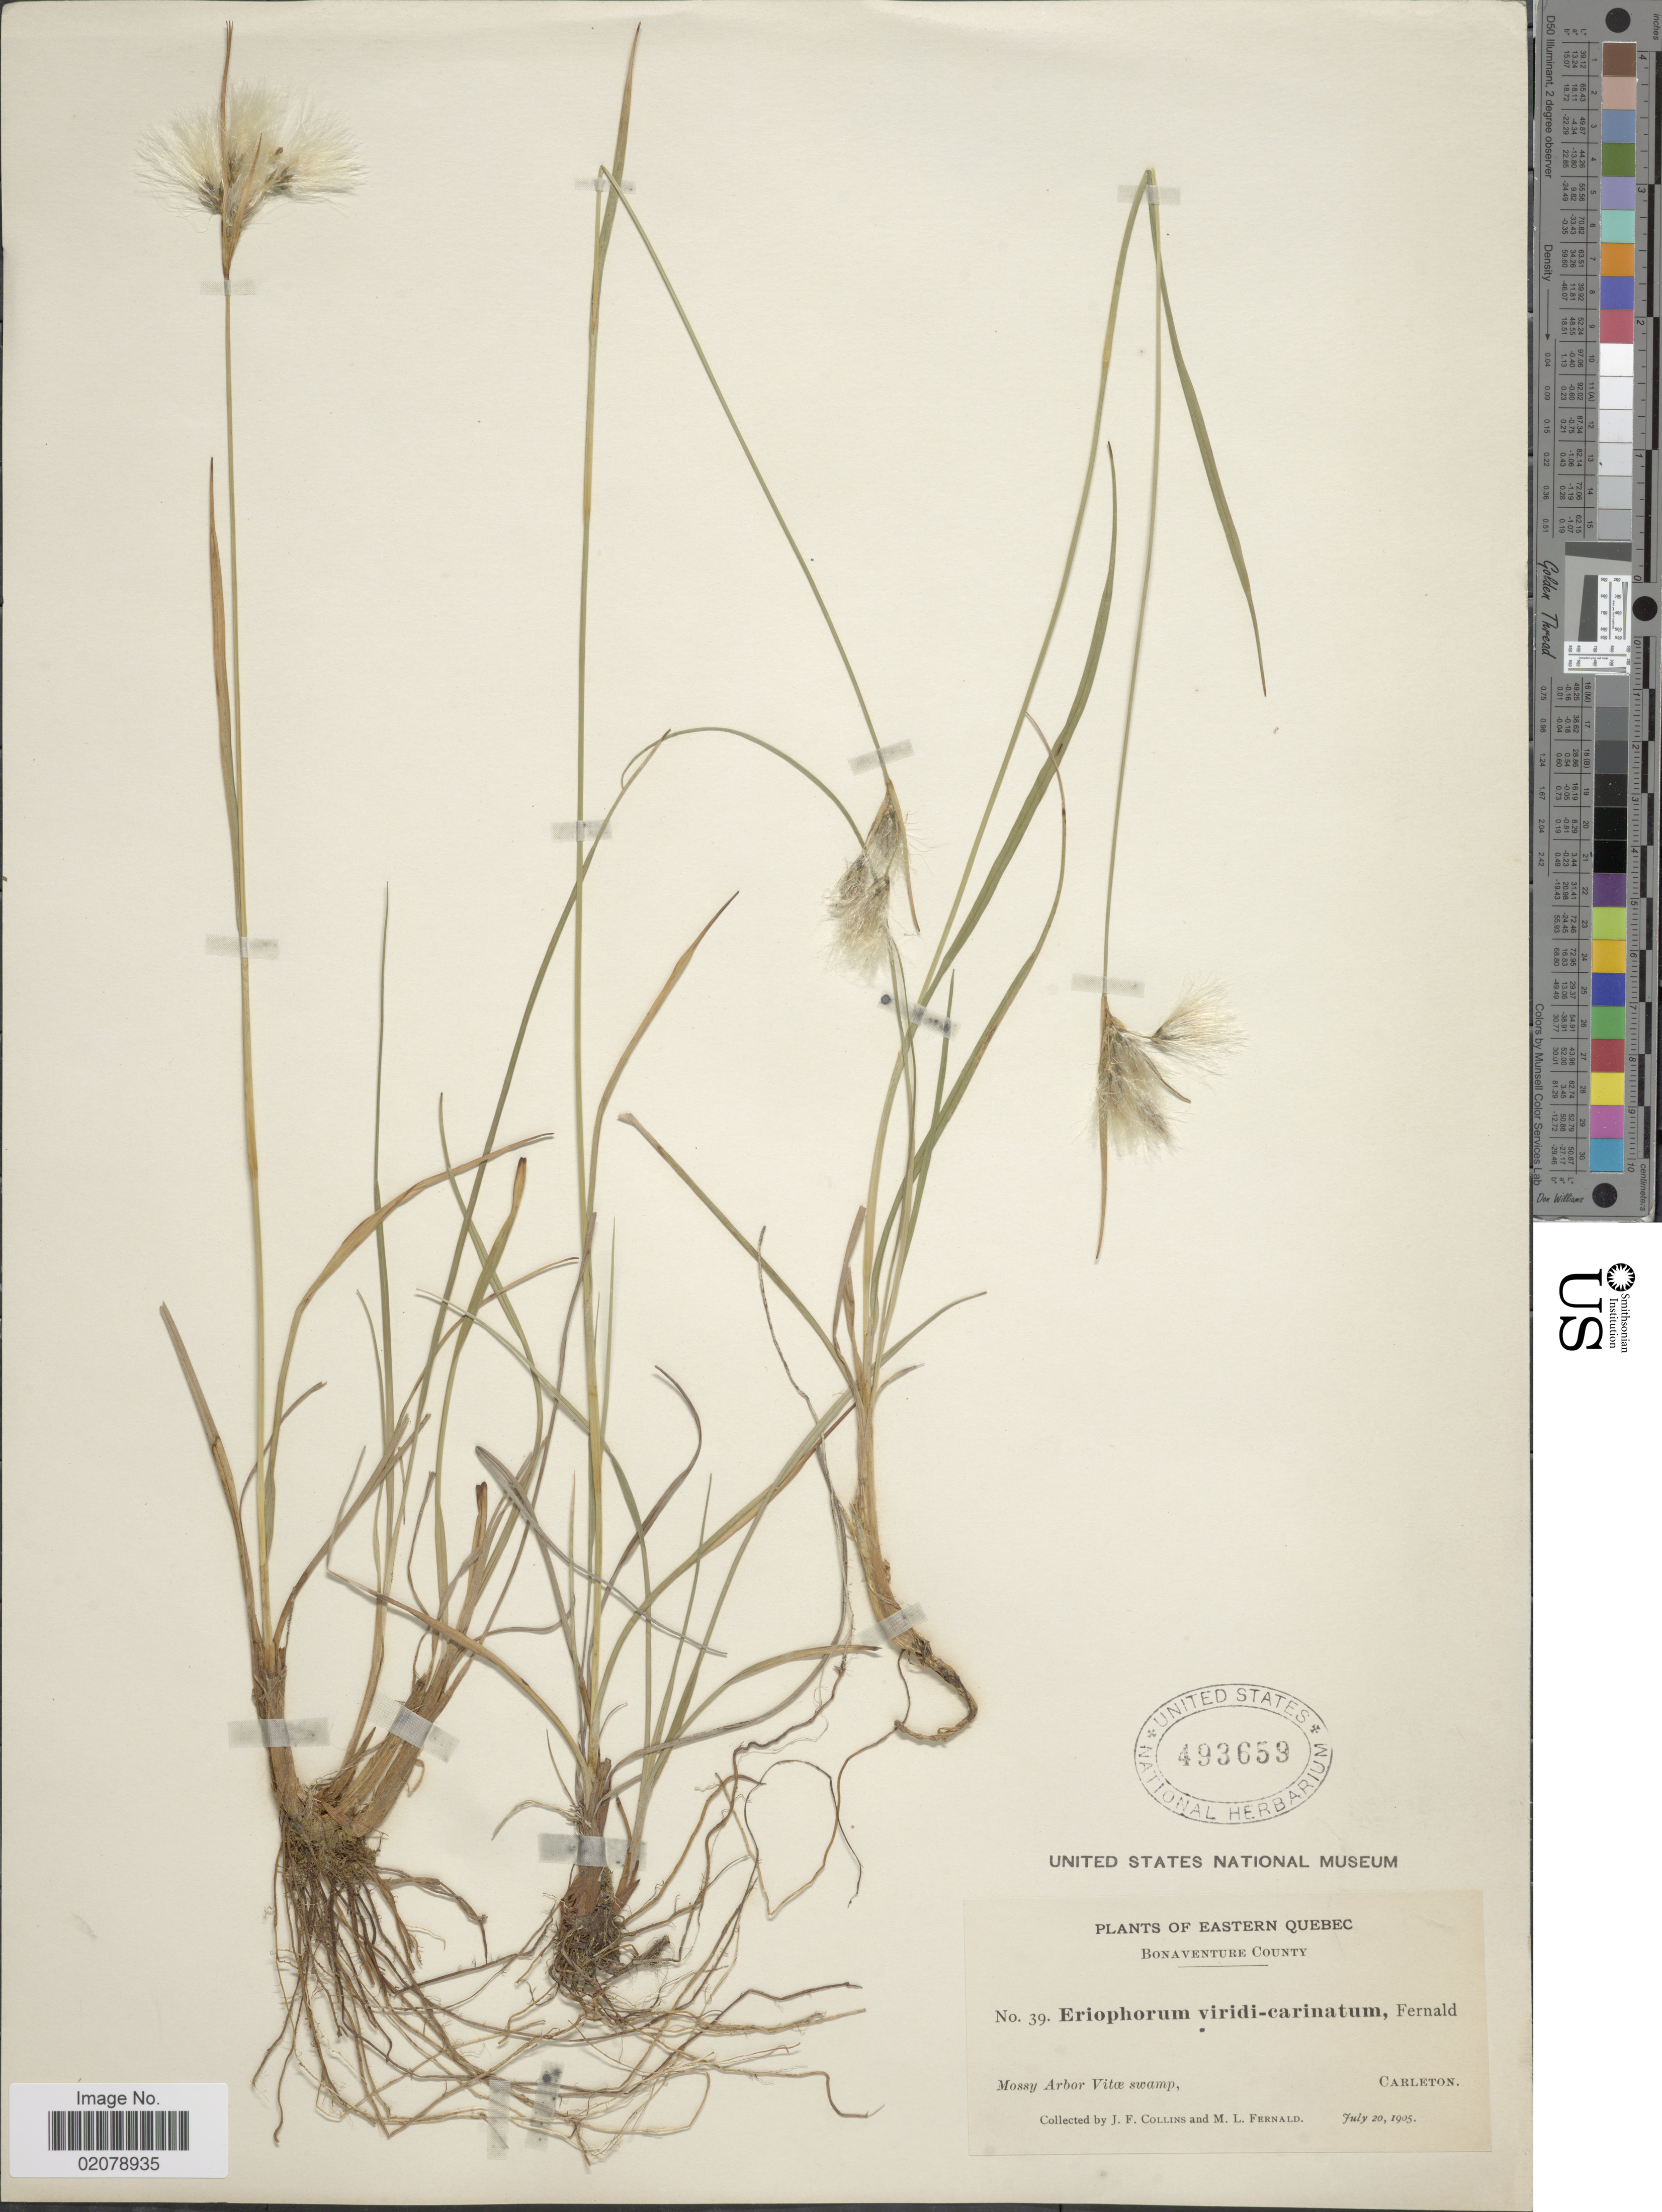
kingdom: Plantae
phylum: Tracheophyta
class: Liliopsida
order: Poales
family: Cyperaceae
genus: Eriophorum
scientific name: Eriophorum viridicarinatum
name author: (Englem.) Fernald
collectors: J. Collins & M. L. Fernald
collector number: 39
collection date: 1905-07-20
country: Canada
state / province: Quebec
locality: Eastern Quebec. Bonaventure County. Mossy Arbor Vitoe swamp, Carleton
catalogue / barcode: US 493659